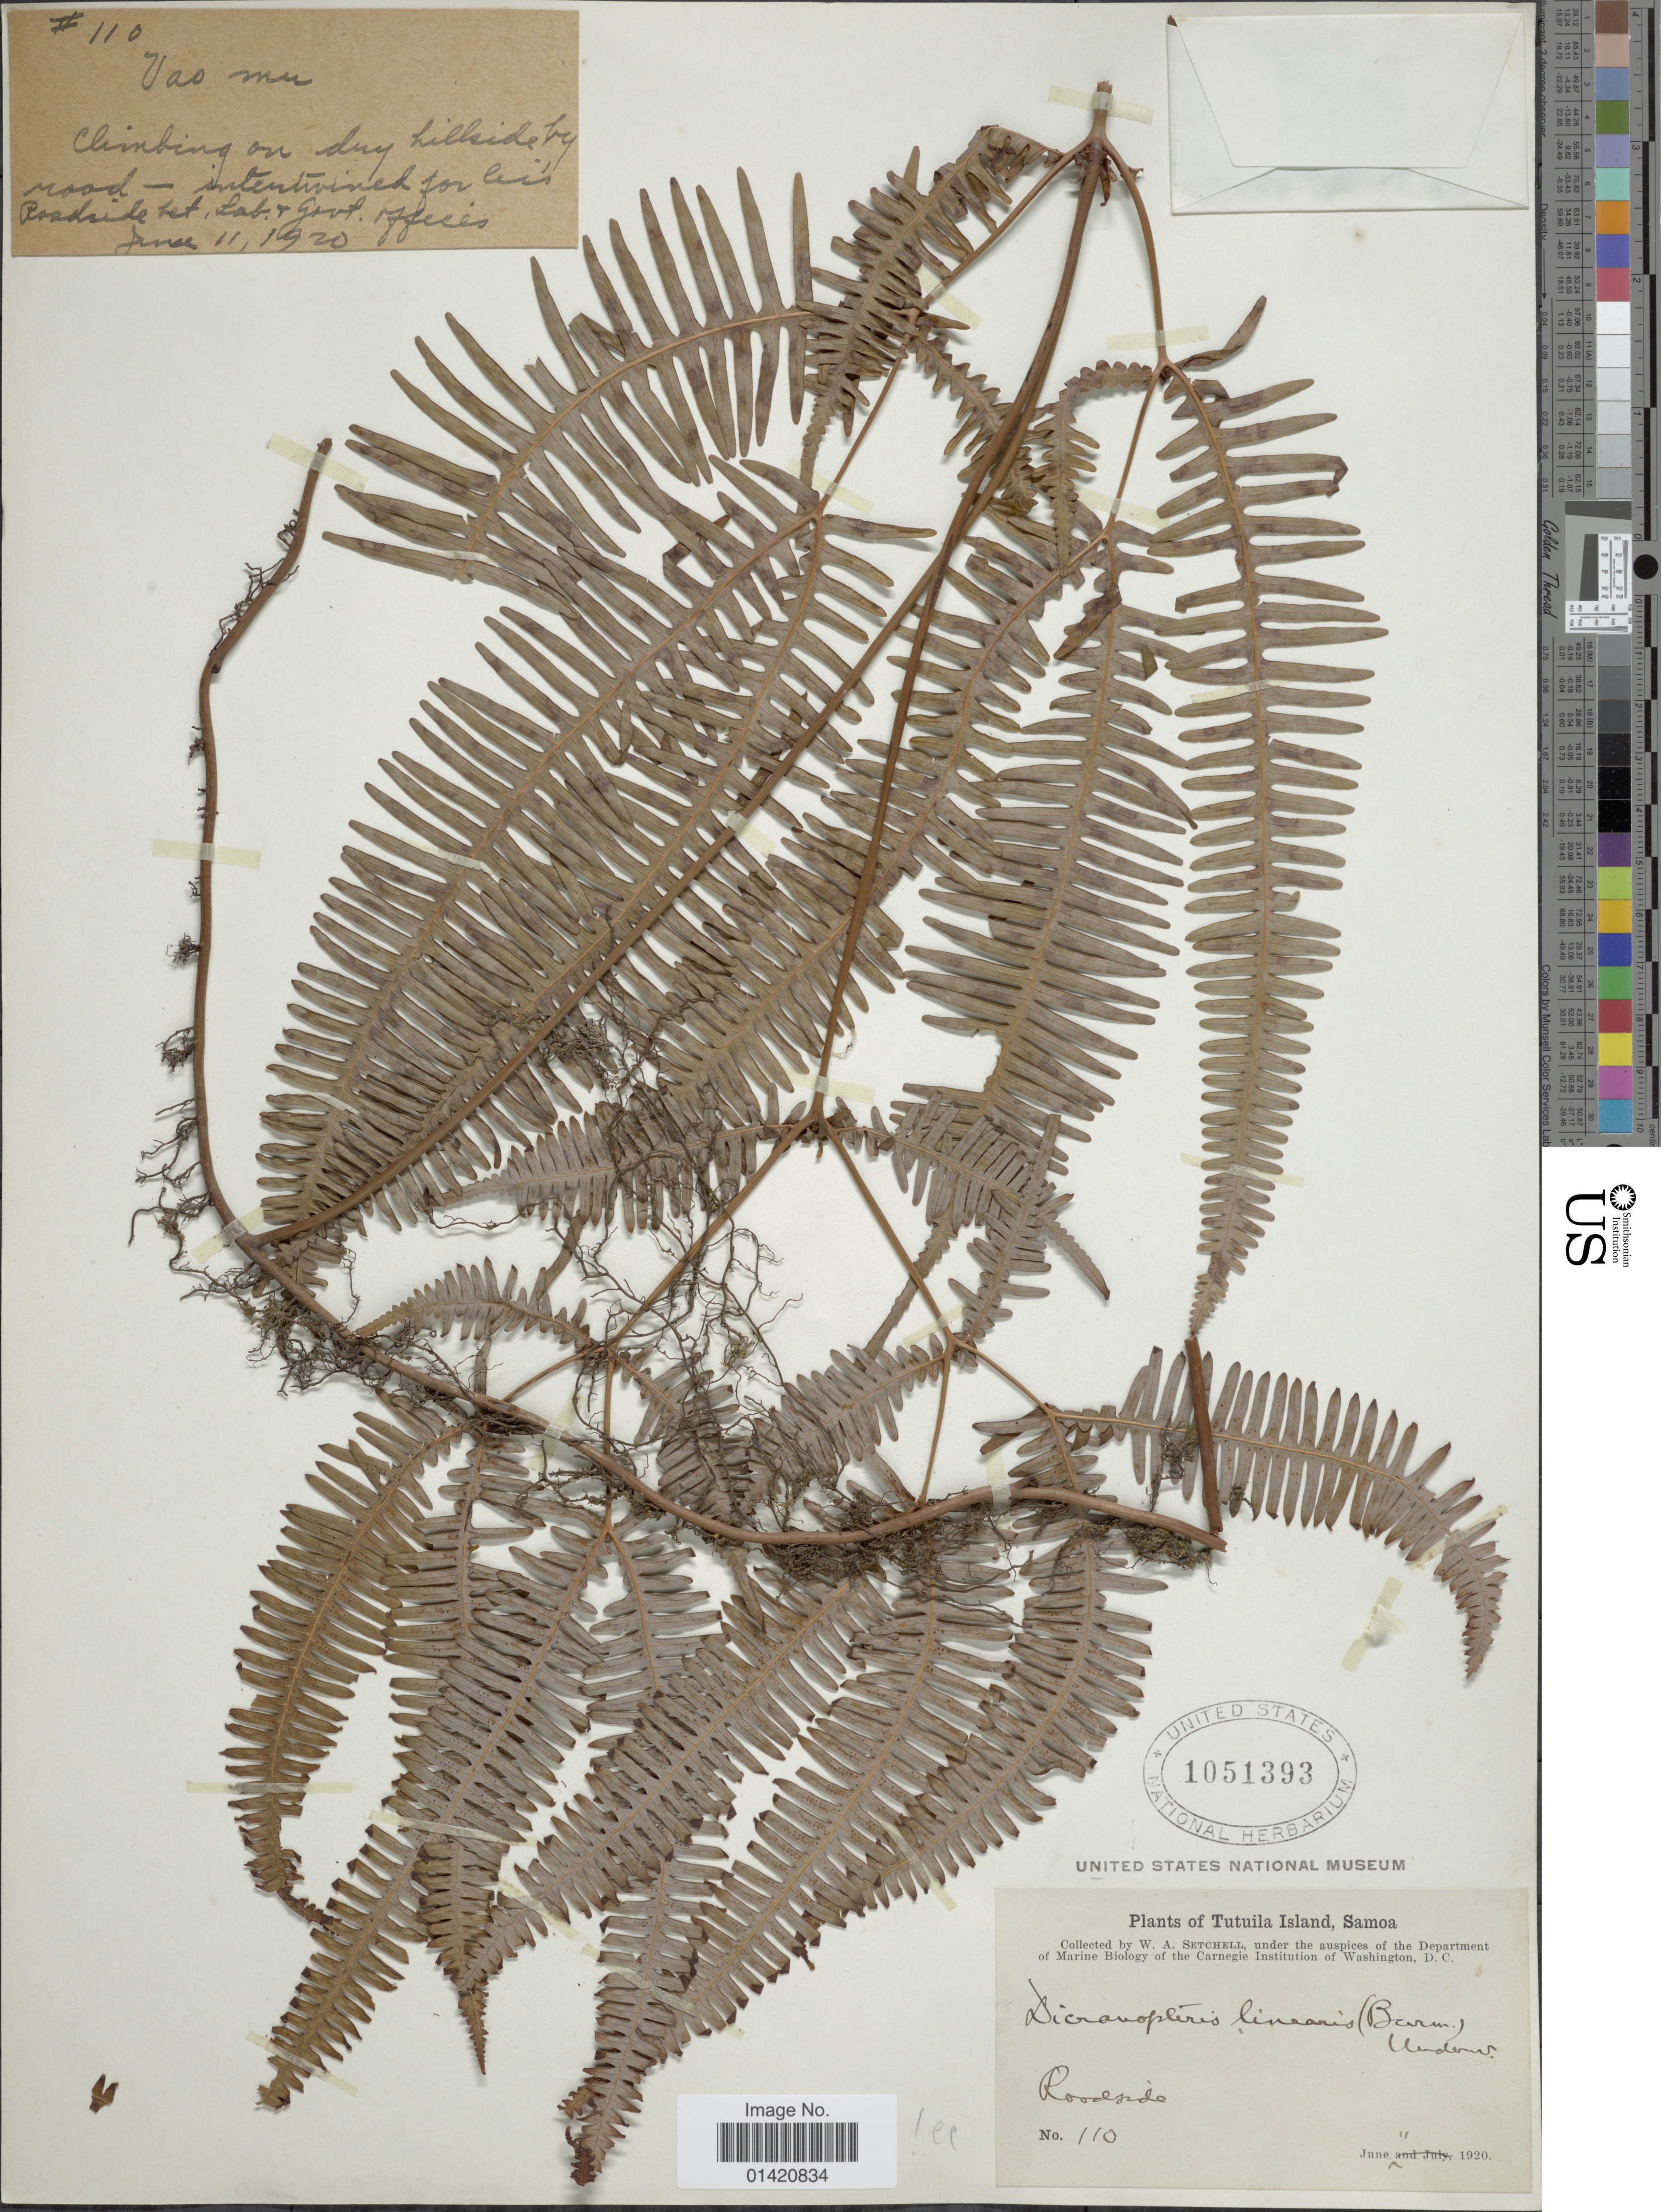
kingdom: Plantae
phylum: Tracheophyta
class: Polypodiopsida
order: Gleicheniales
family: Gleicheniaceae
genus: Dicranopteris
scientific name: Dicranopteris linearis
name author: (Burm. f.) Underw.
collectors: W. Setchell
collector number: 110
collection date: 1920-07-11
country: American Samoa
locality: Tutuila, Samoa, Roadside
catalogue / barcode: US 1051393